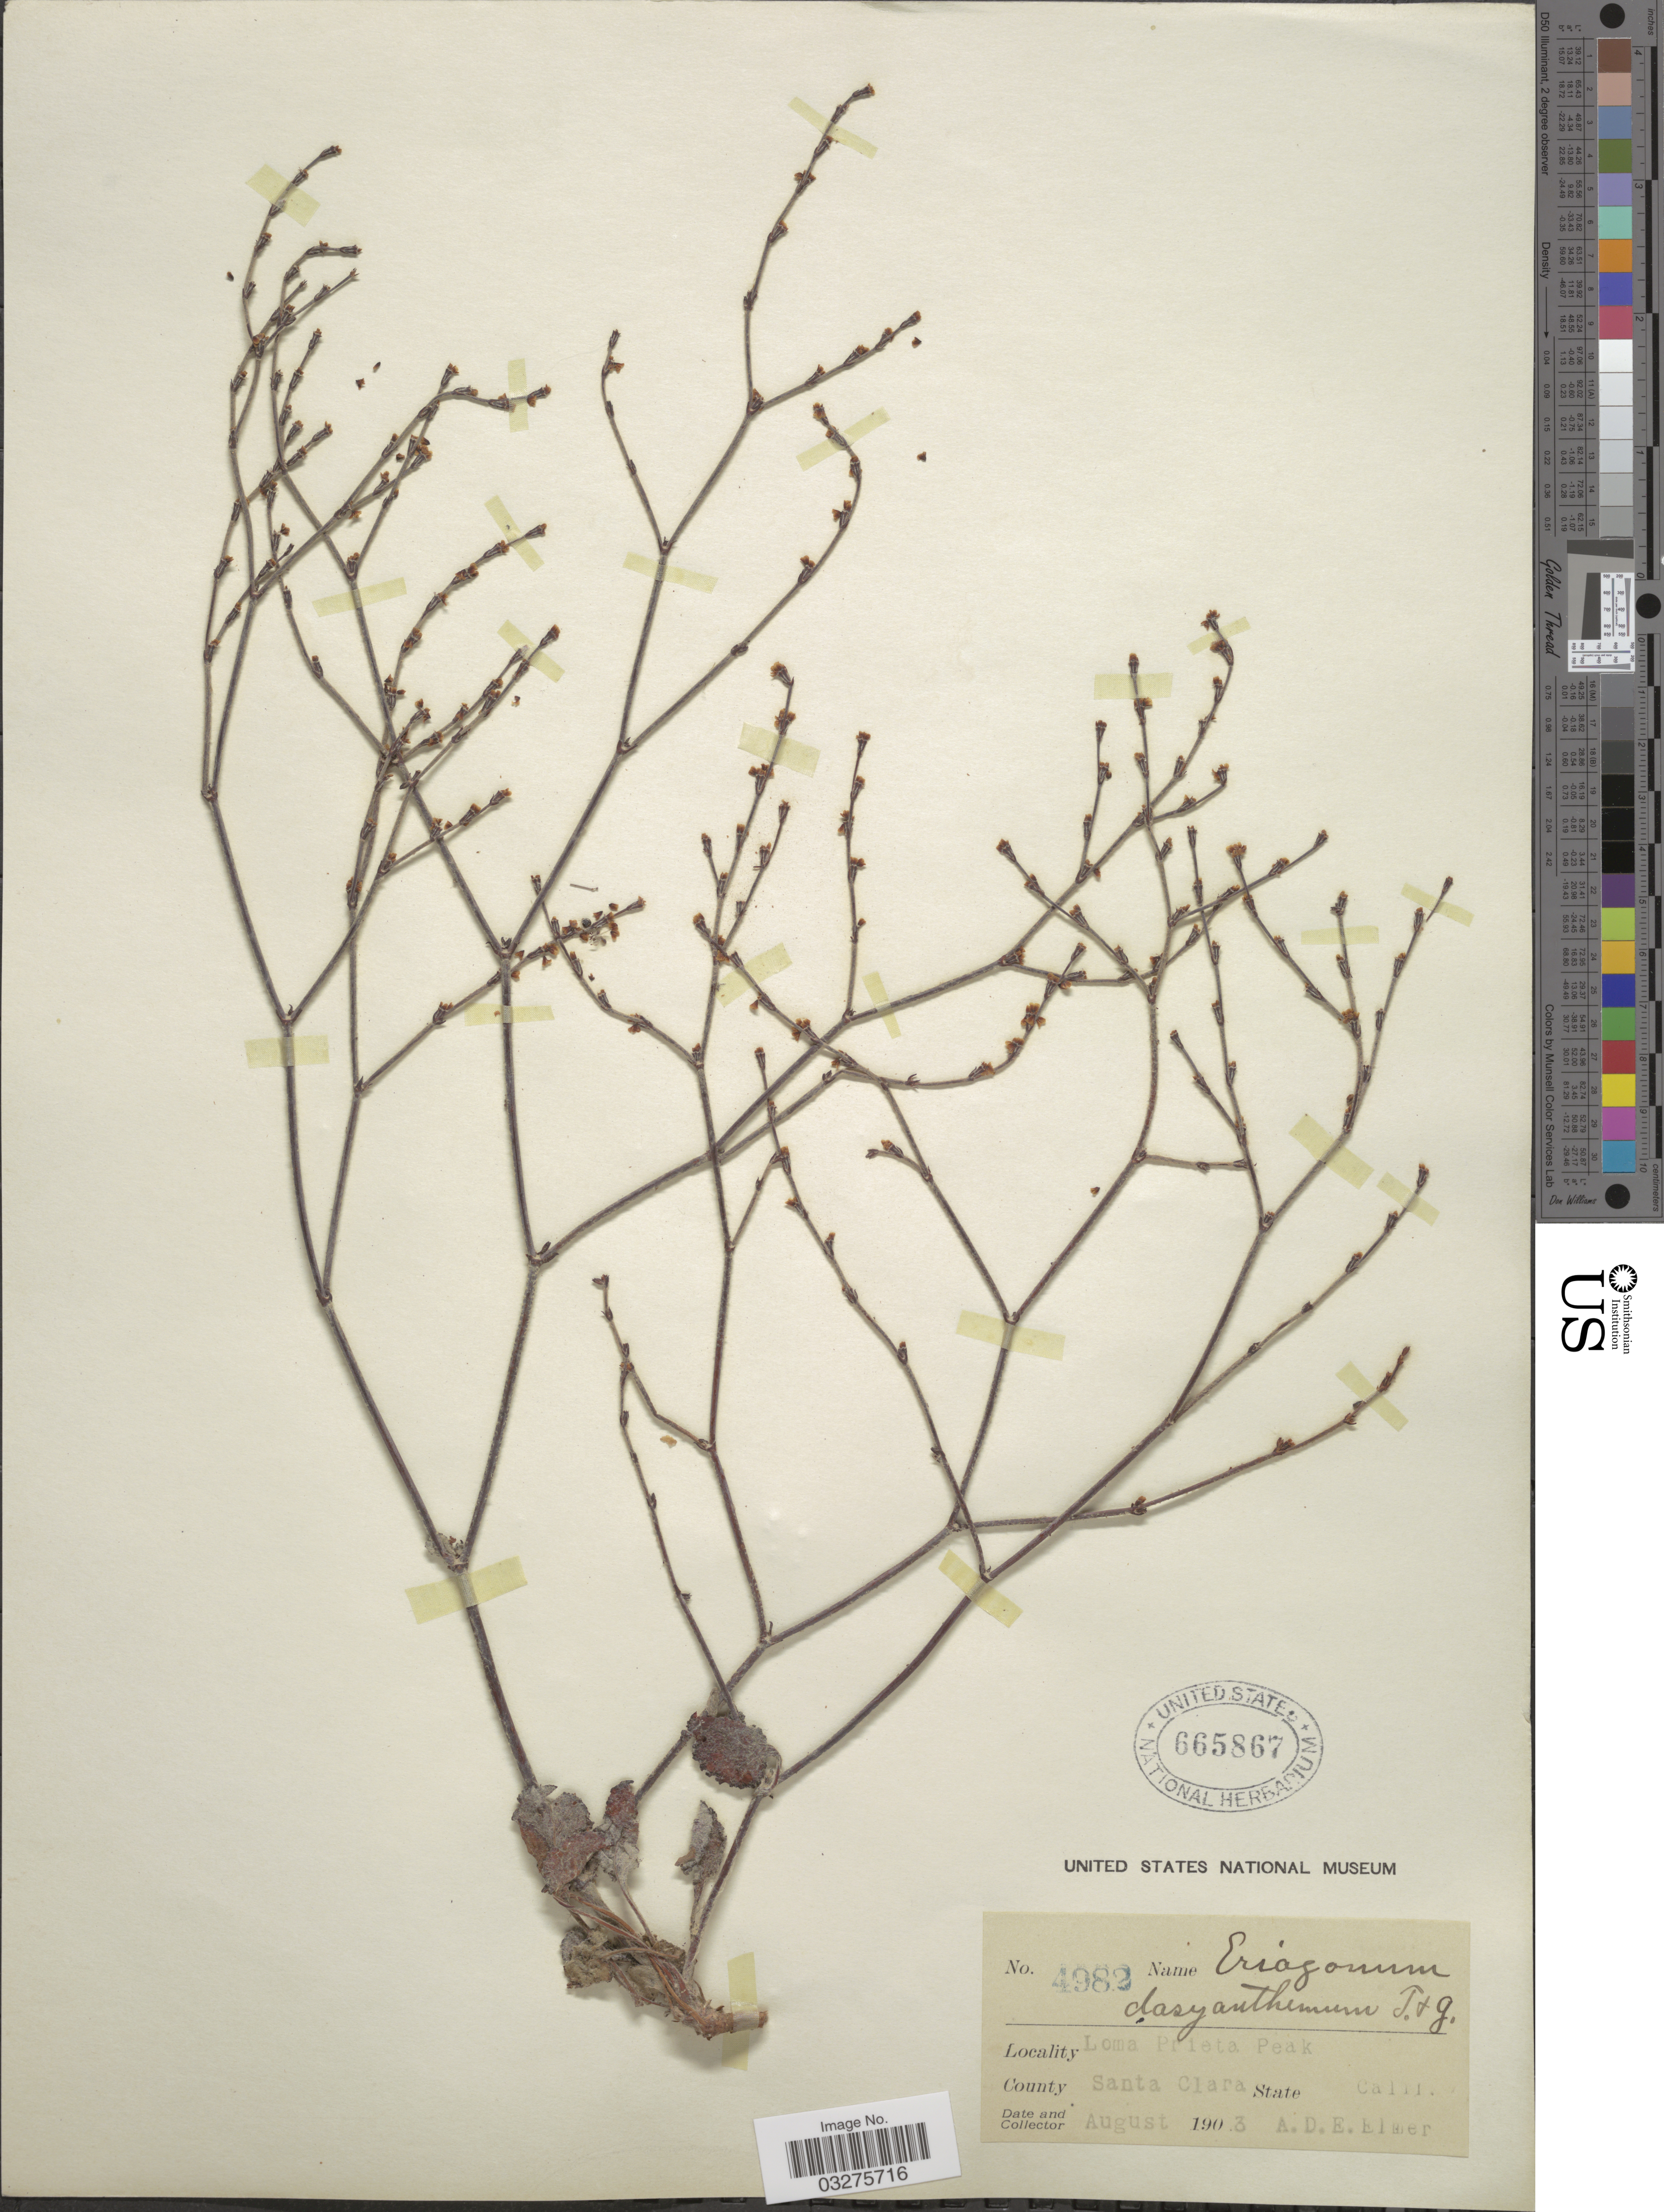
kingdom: Plantae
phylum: Tracheophyta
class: Magnoliopsida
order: Caryophyllales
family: Polygonaceae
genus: Eriogonum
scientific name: Eriogonum davidsonii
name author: Greene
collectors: A. D. E. Elmer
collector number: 4982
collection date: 1903-08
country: United States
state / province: California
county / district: Santa Clara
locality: Loma Prieta Peak. County Santa Clara.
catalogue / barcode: US 665867